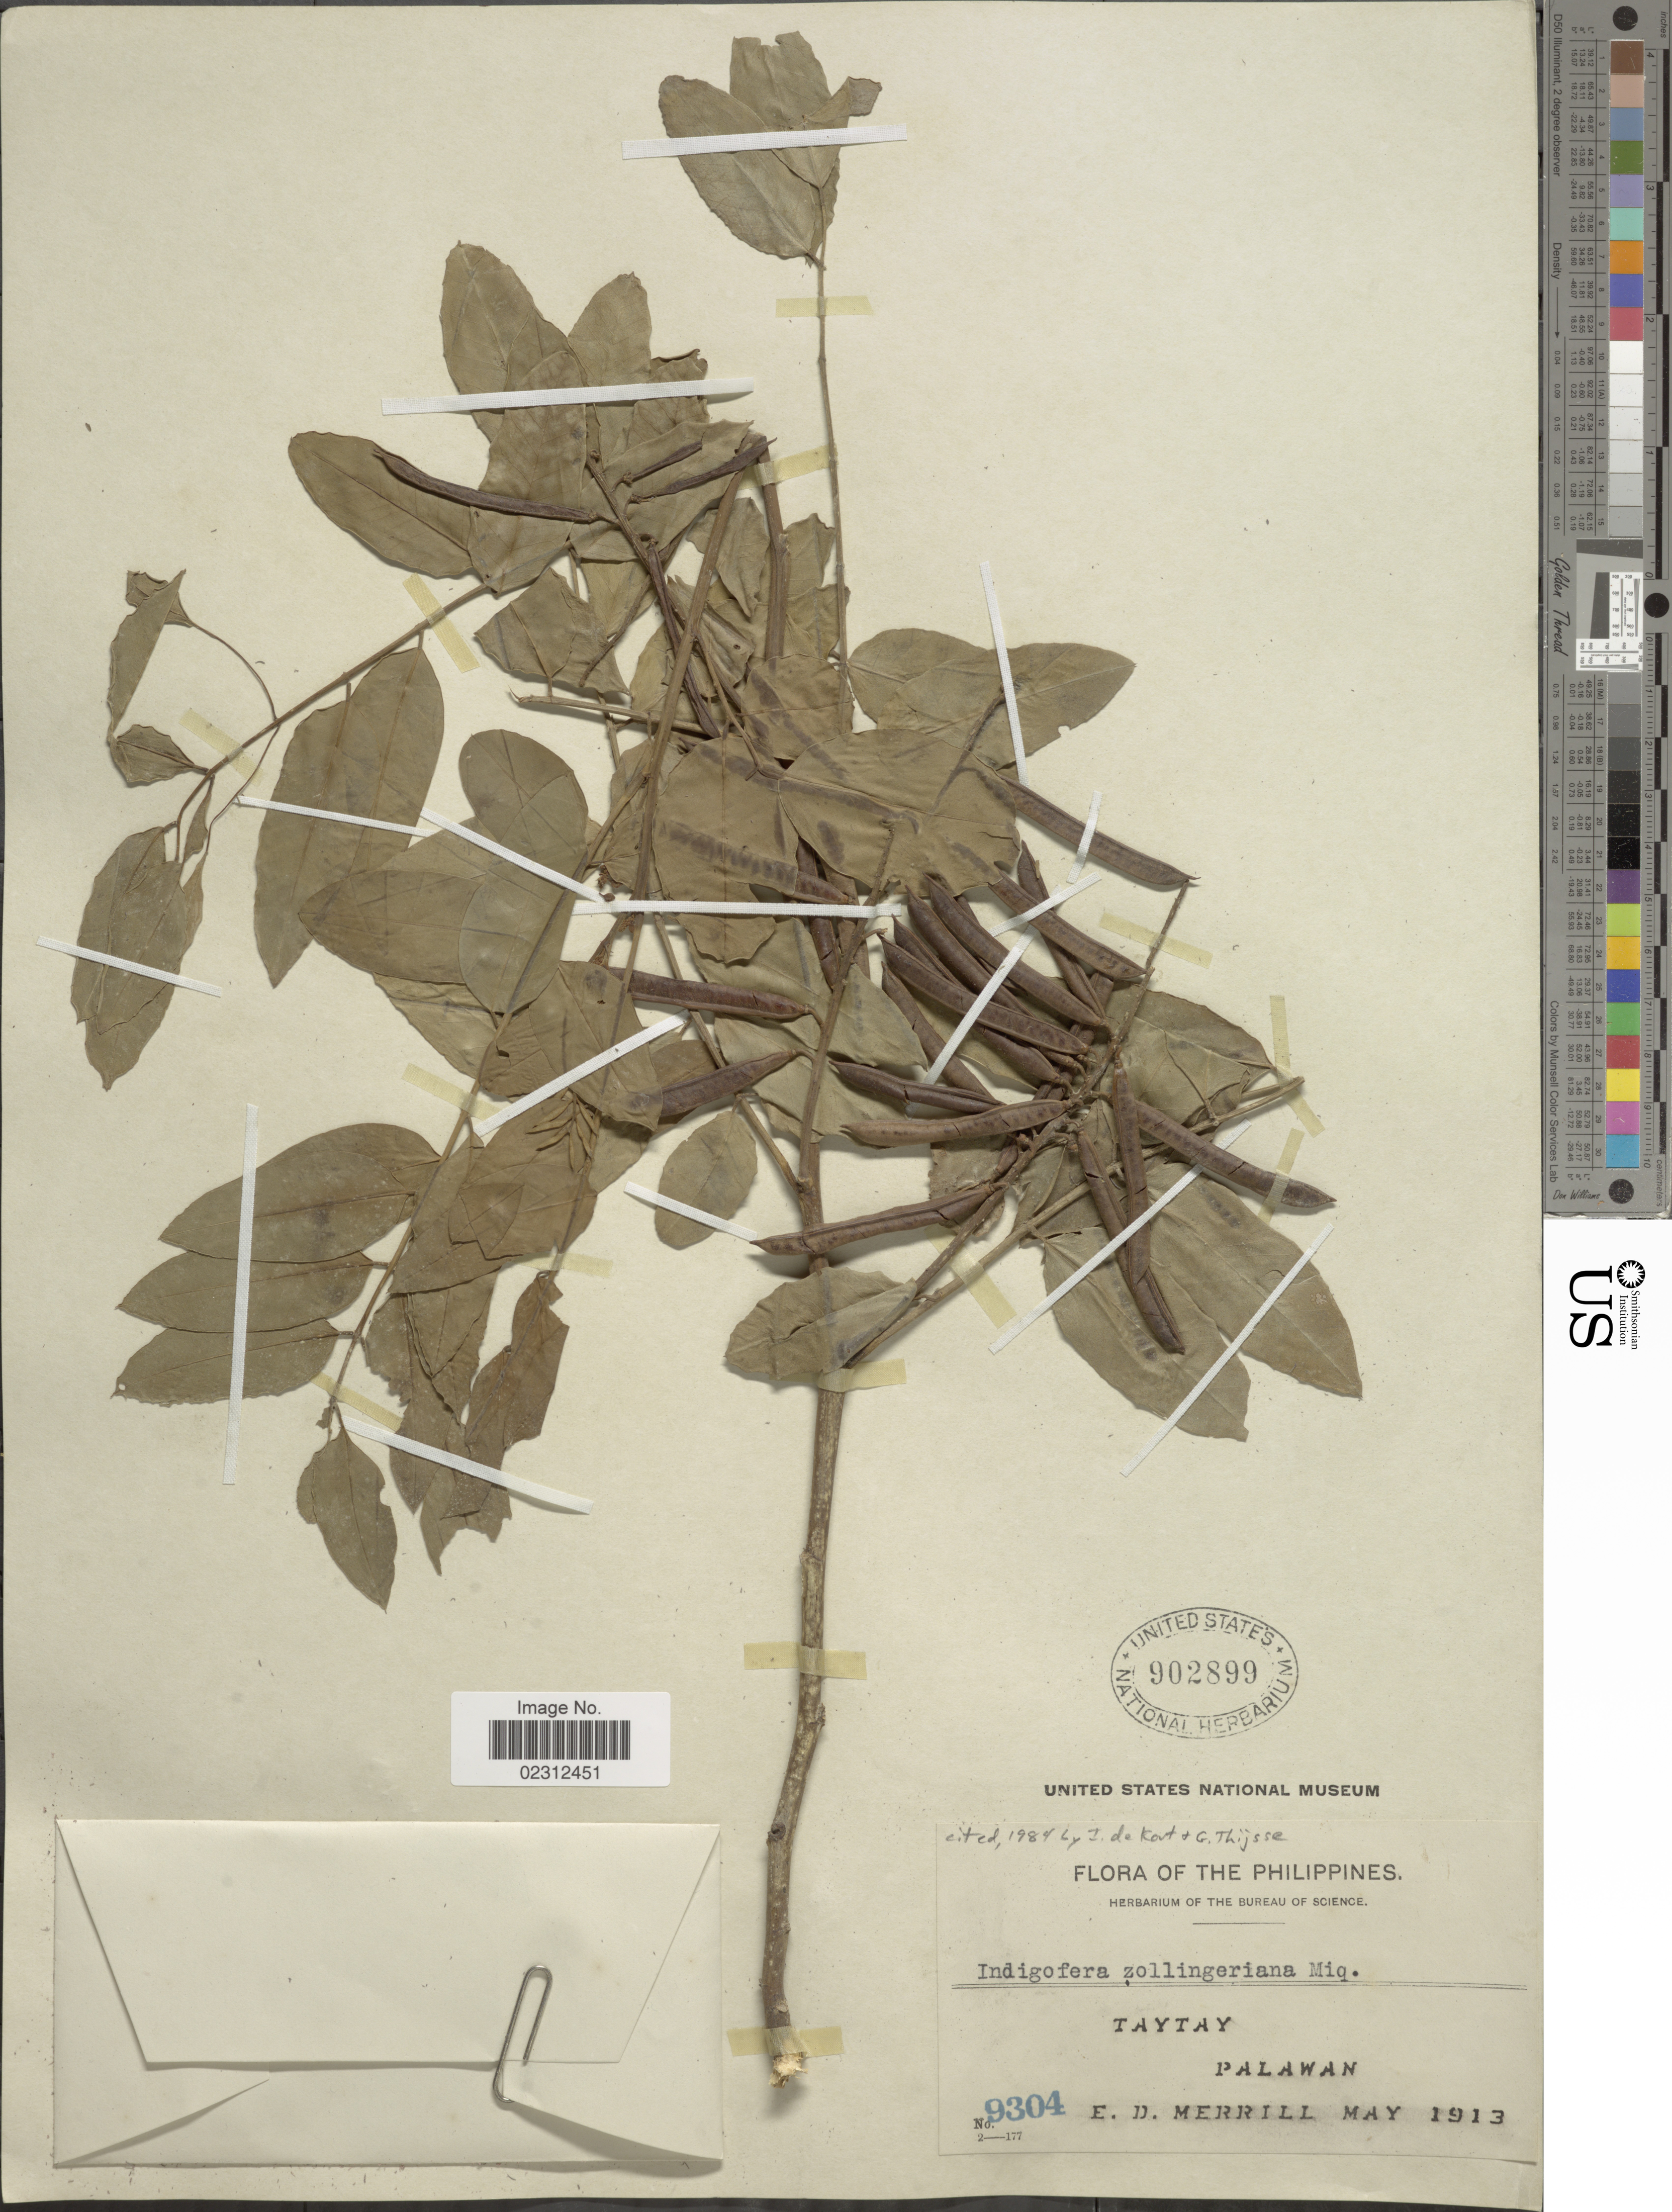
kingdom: Plantae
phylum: Tracheophyta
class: Magnoliopsida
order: Fabales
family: Fabaceae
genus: Indigofera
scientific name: Indigofera zollingeriana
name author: Miq.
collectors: E. D. Merrill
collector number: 9304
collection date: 1913-05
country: Philippines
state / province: Mimaropa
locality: TayTay, Palawan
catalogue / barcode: US 902899